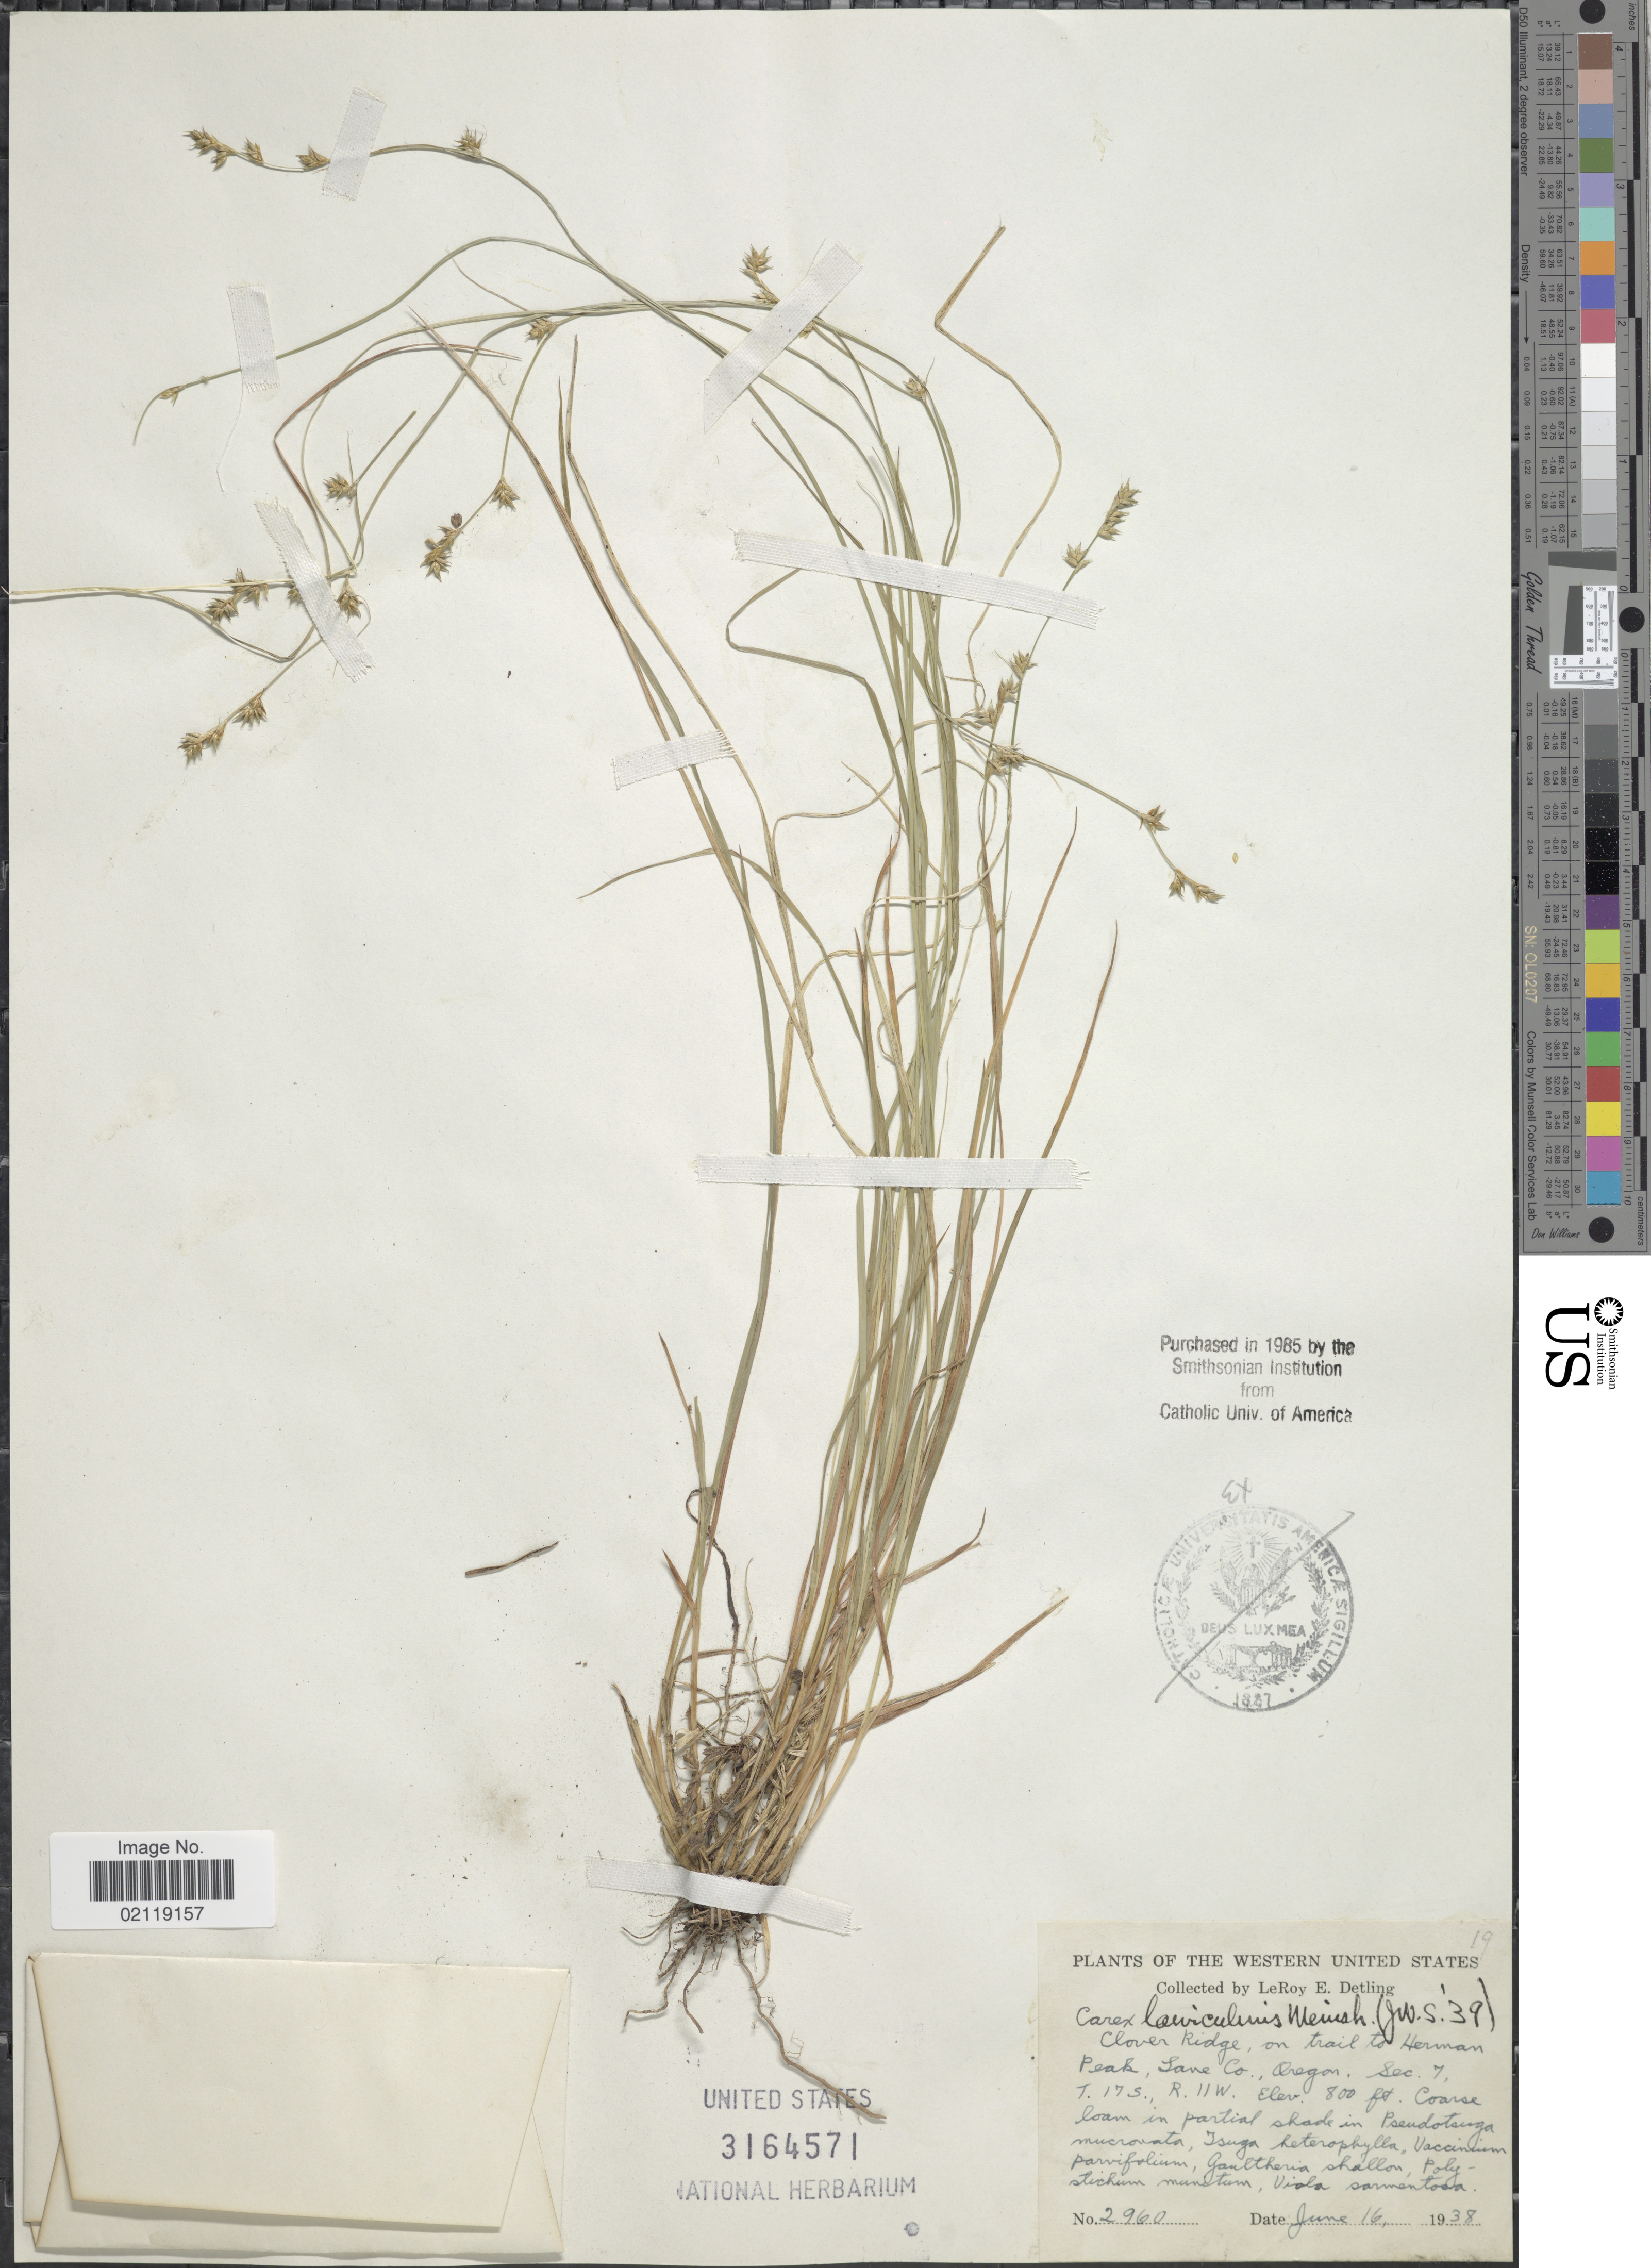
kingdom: Plantae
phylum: Tracheophyta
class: Liliopsida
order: Poales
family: Cyperaceae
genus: Carex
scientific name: Carex laeviculmis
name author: Meinsh.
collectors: L. E. Detling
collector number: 2960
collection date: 1938-06-16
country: United States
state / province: Oregon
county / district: Lane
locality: Western United States. Clover Ridge, on trail to Herman Peak, Lane Co. Oregon, Sec. 7, T. 17 S., R. 11W.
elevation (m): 244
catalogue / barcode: US 3164571